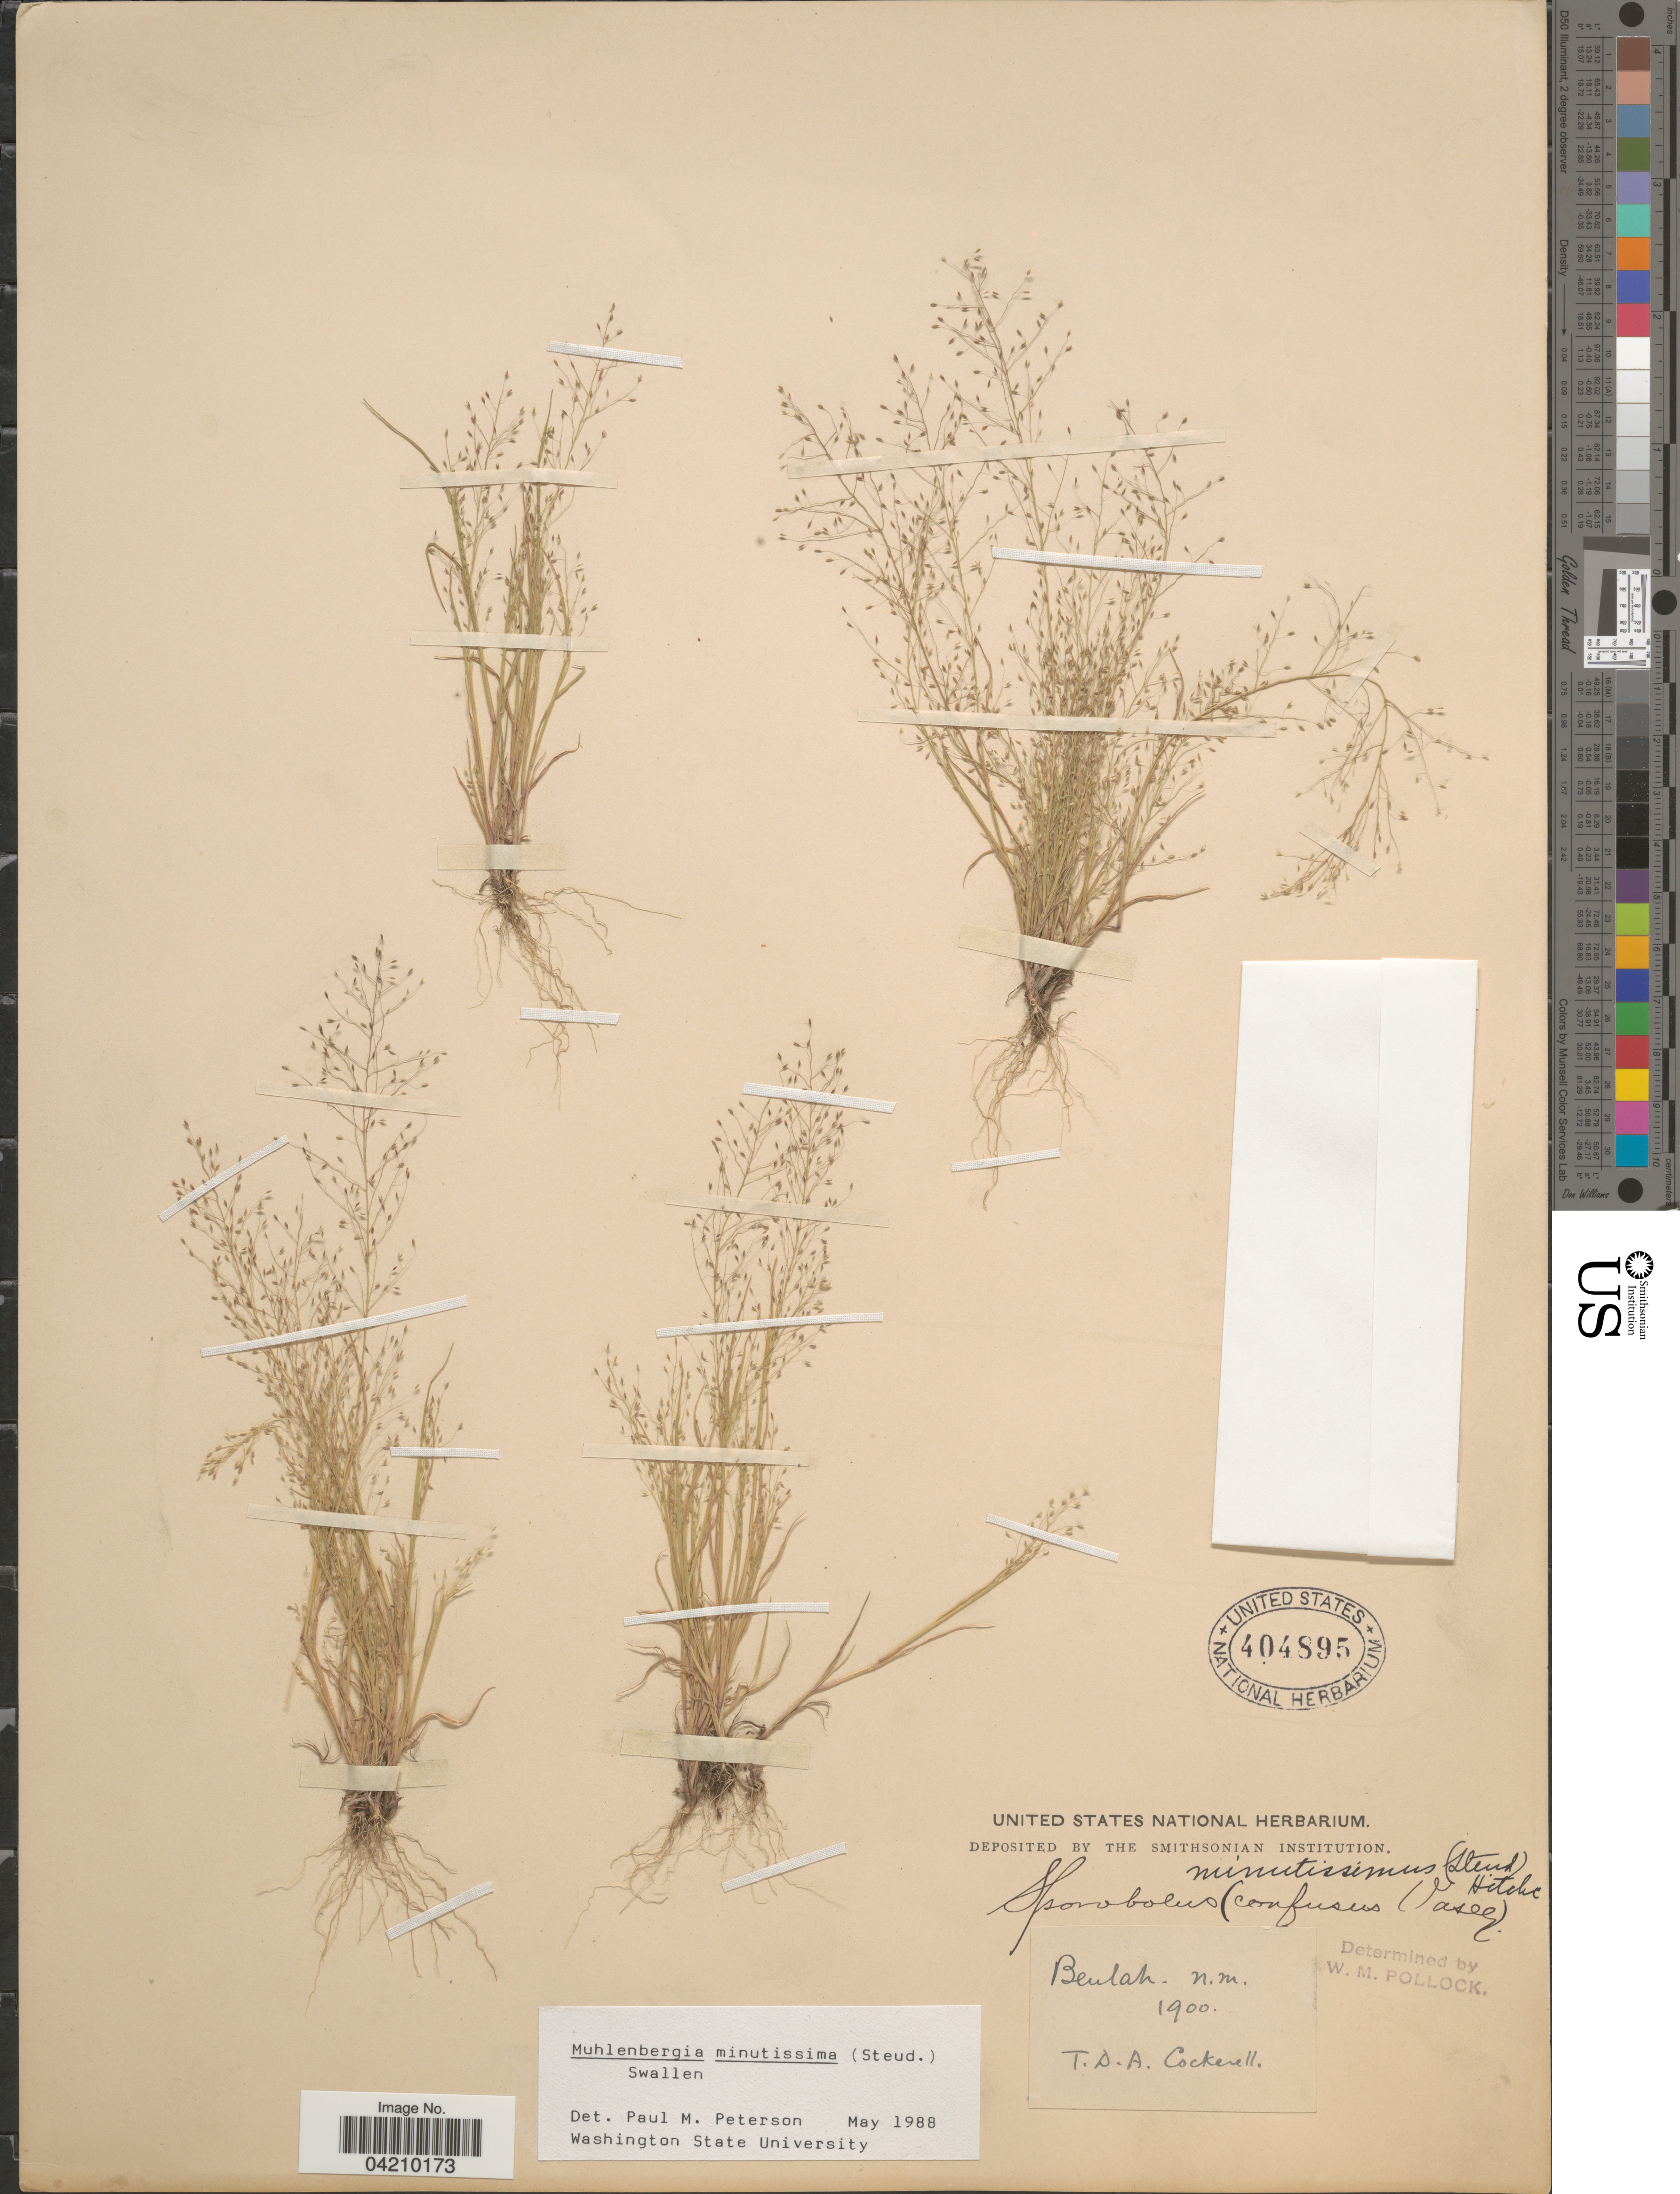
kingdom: Plantae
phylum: Tracheophyta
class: Liliopsida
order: Poales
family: Poaceae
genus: Muhlenbergia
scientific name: Muhlenbergia minutissima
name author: (Steud.) Swallen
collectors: T. Cockerell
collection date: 1900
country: United States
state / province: New Mexico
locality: Beulah.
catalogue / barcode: US 404895